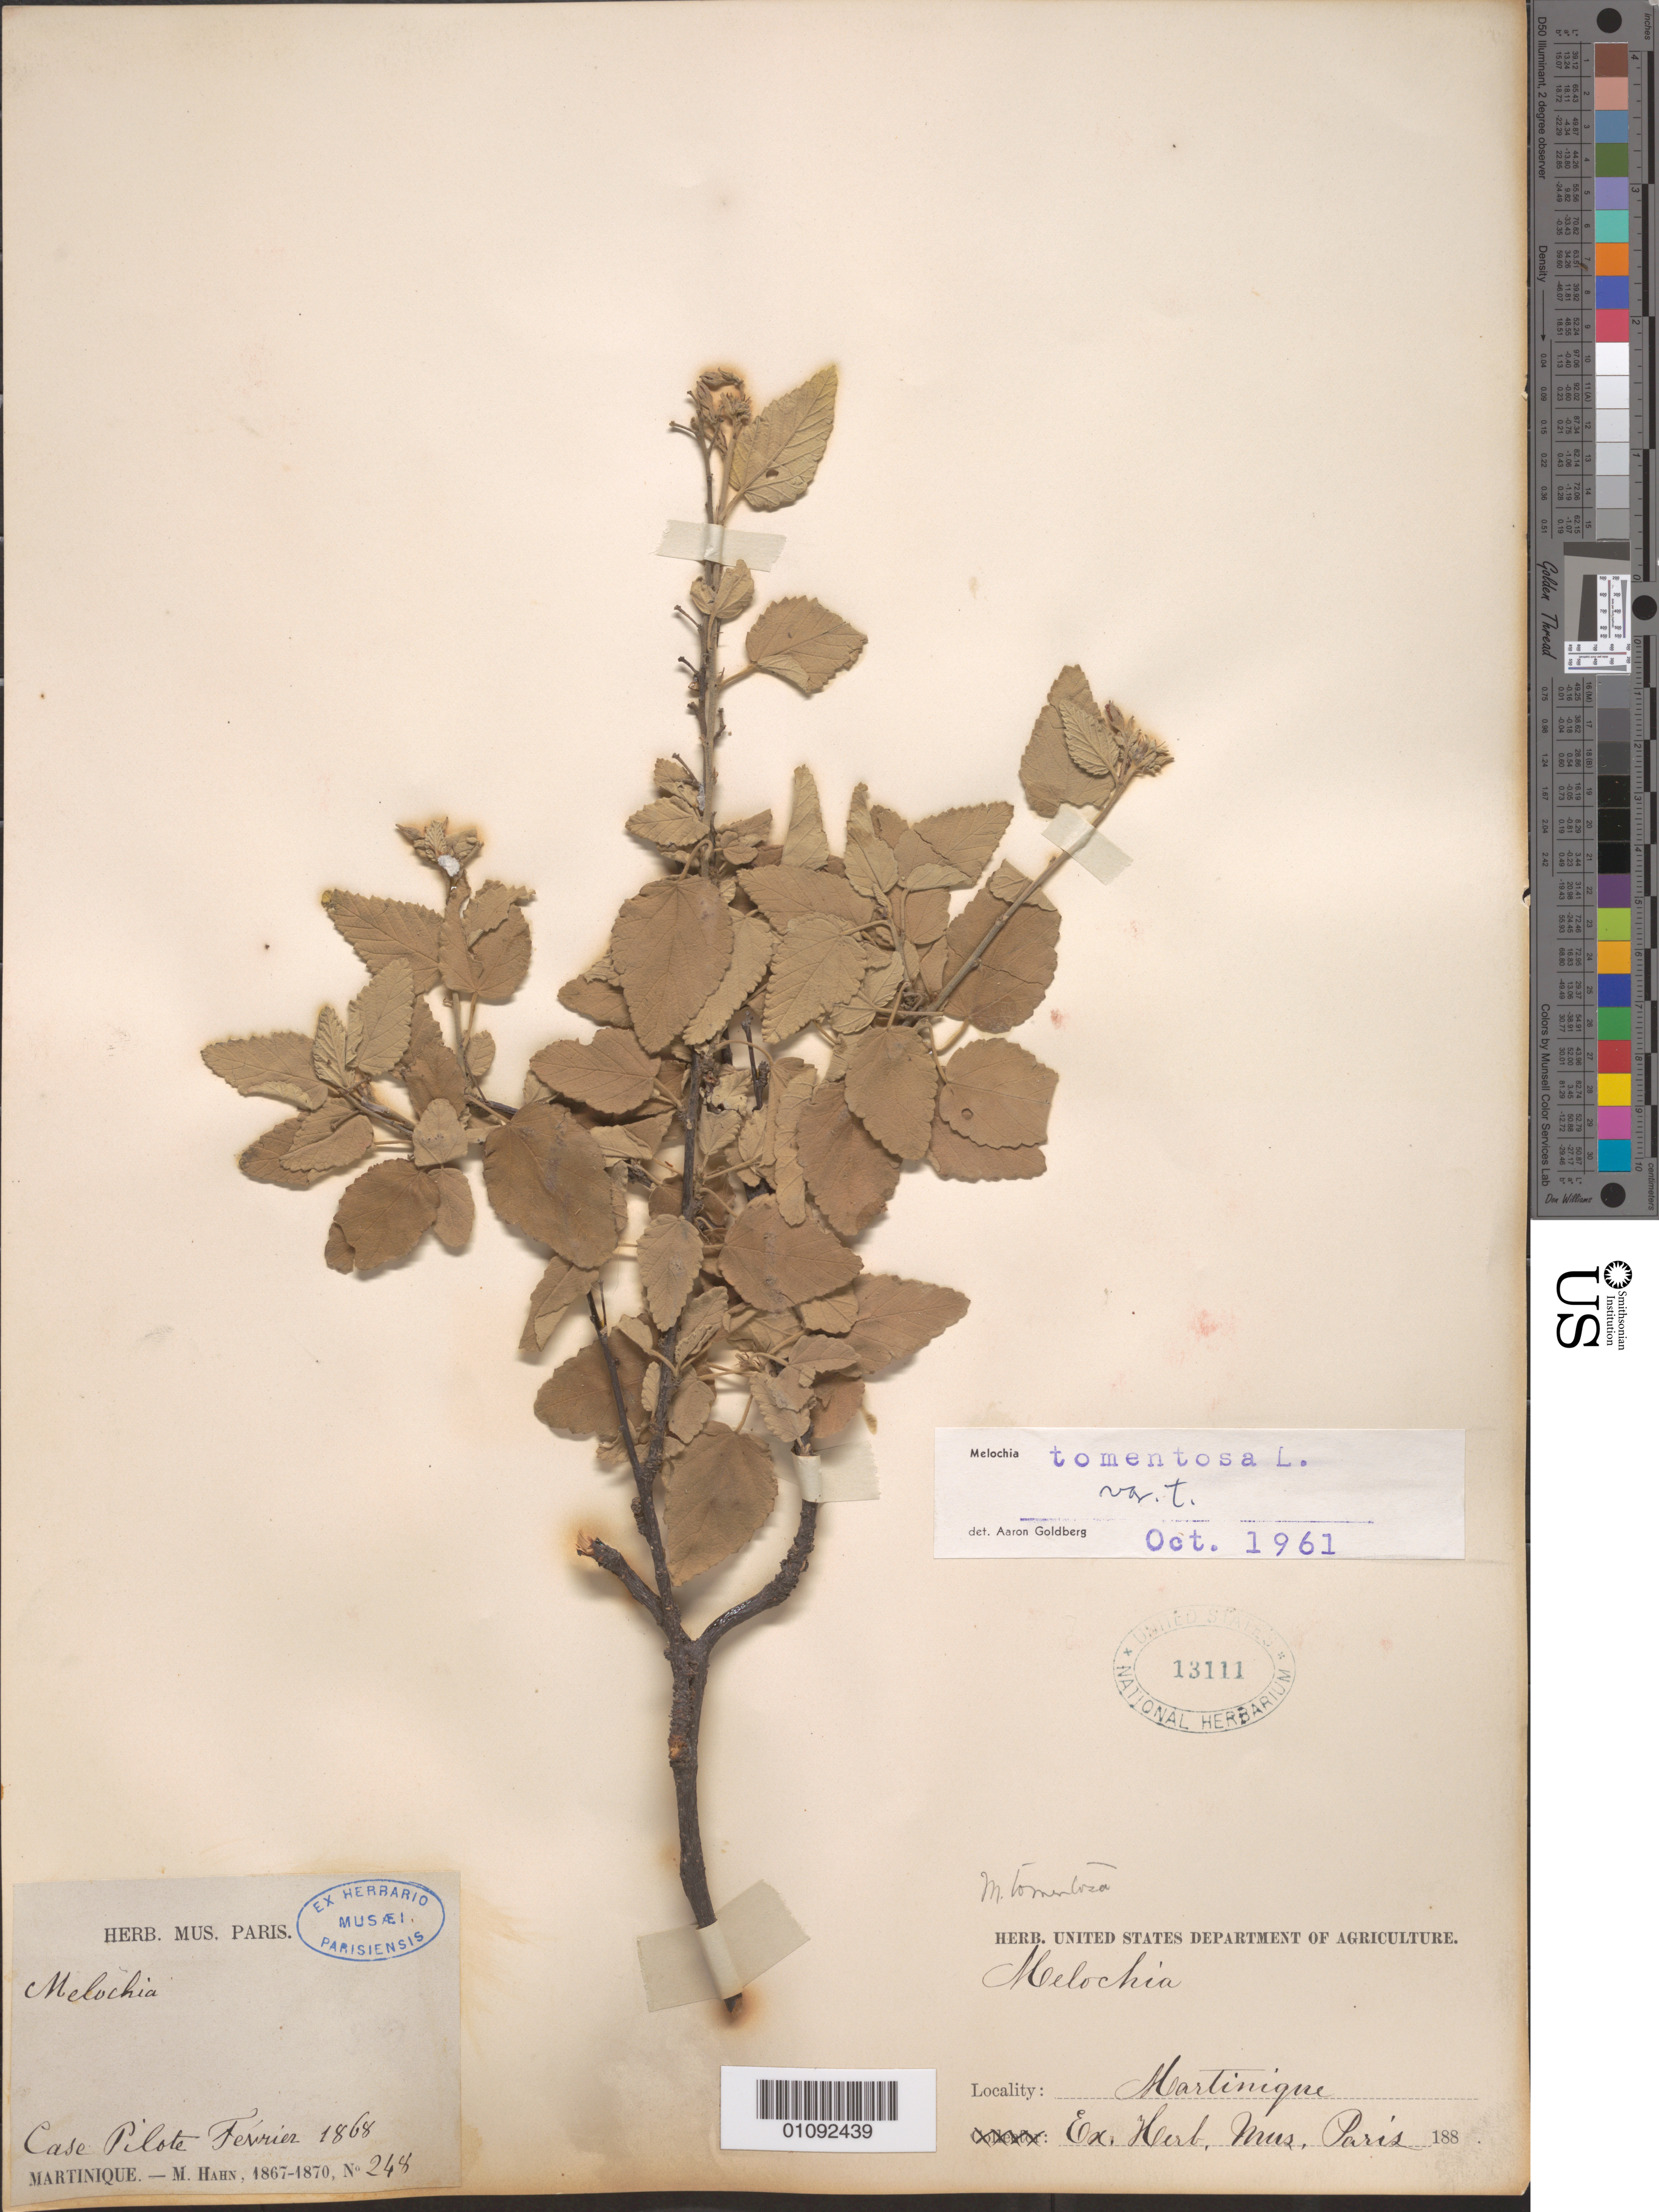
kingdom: Plantae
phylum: Tracheophyta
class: Magnoliopsida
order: Malvales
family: Malvaceae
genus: Melochia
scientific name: Melochia tomentosa var. tomentosa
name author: L.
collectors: M. Hahn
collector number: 248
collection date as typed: Feb 1868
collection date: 1868-02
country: Martinique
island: Martinique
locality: Case Pilote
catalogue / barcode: US 13111